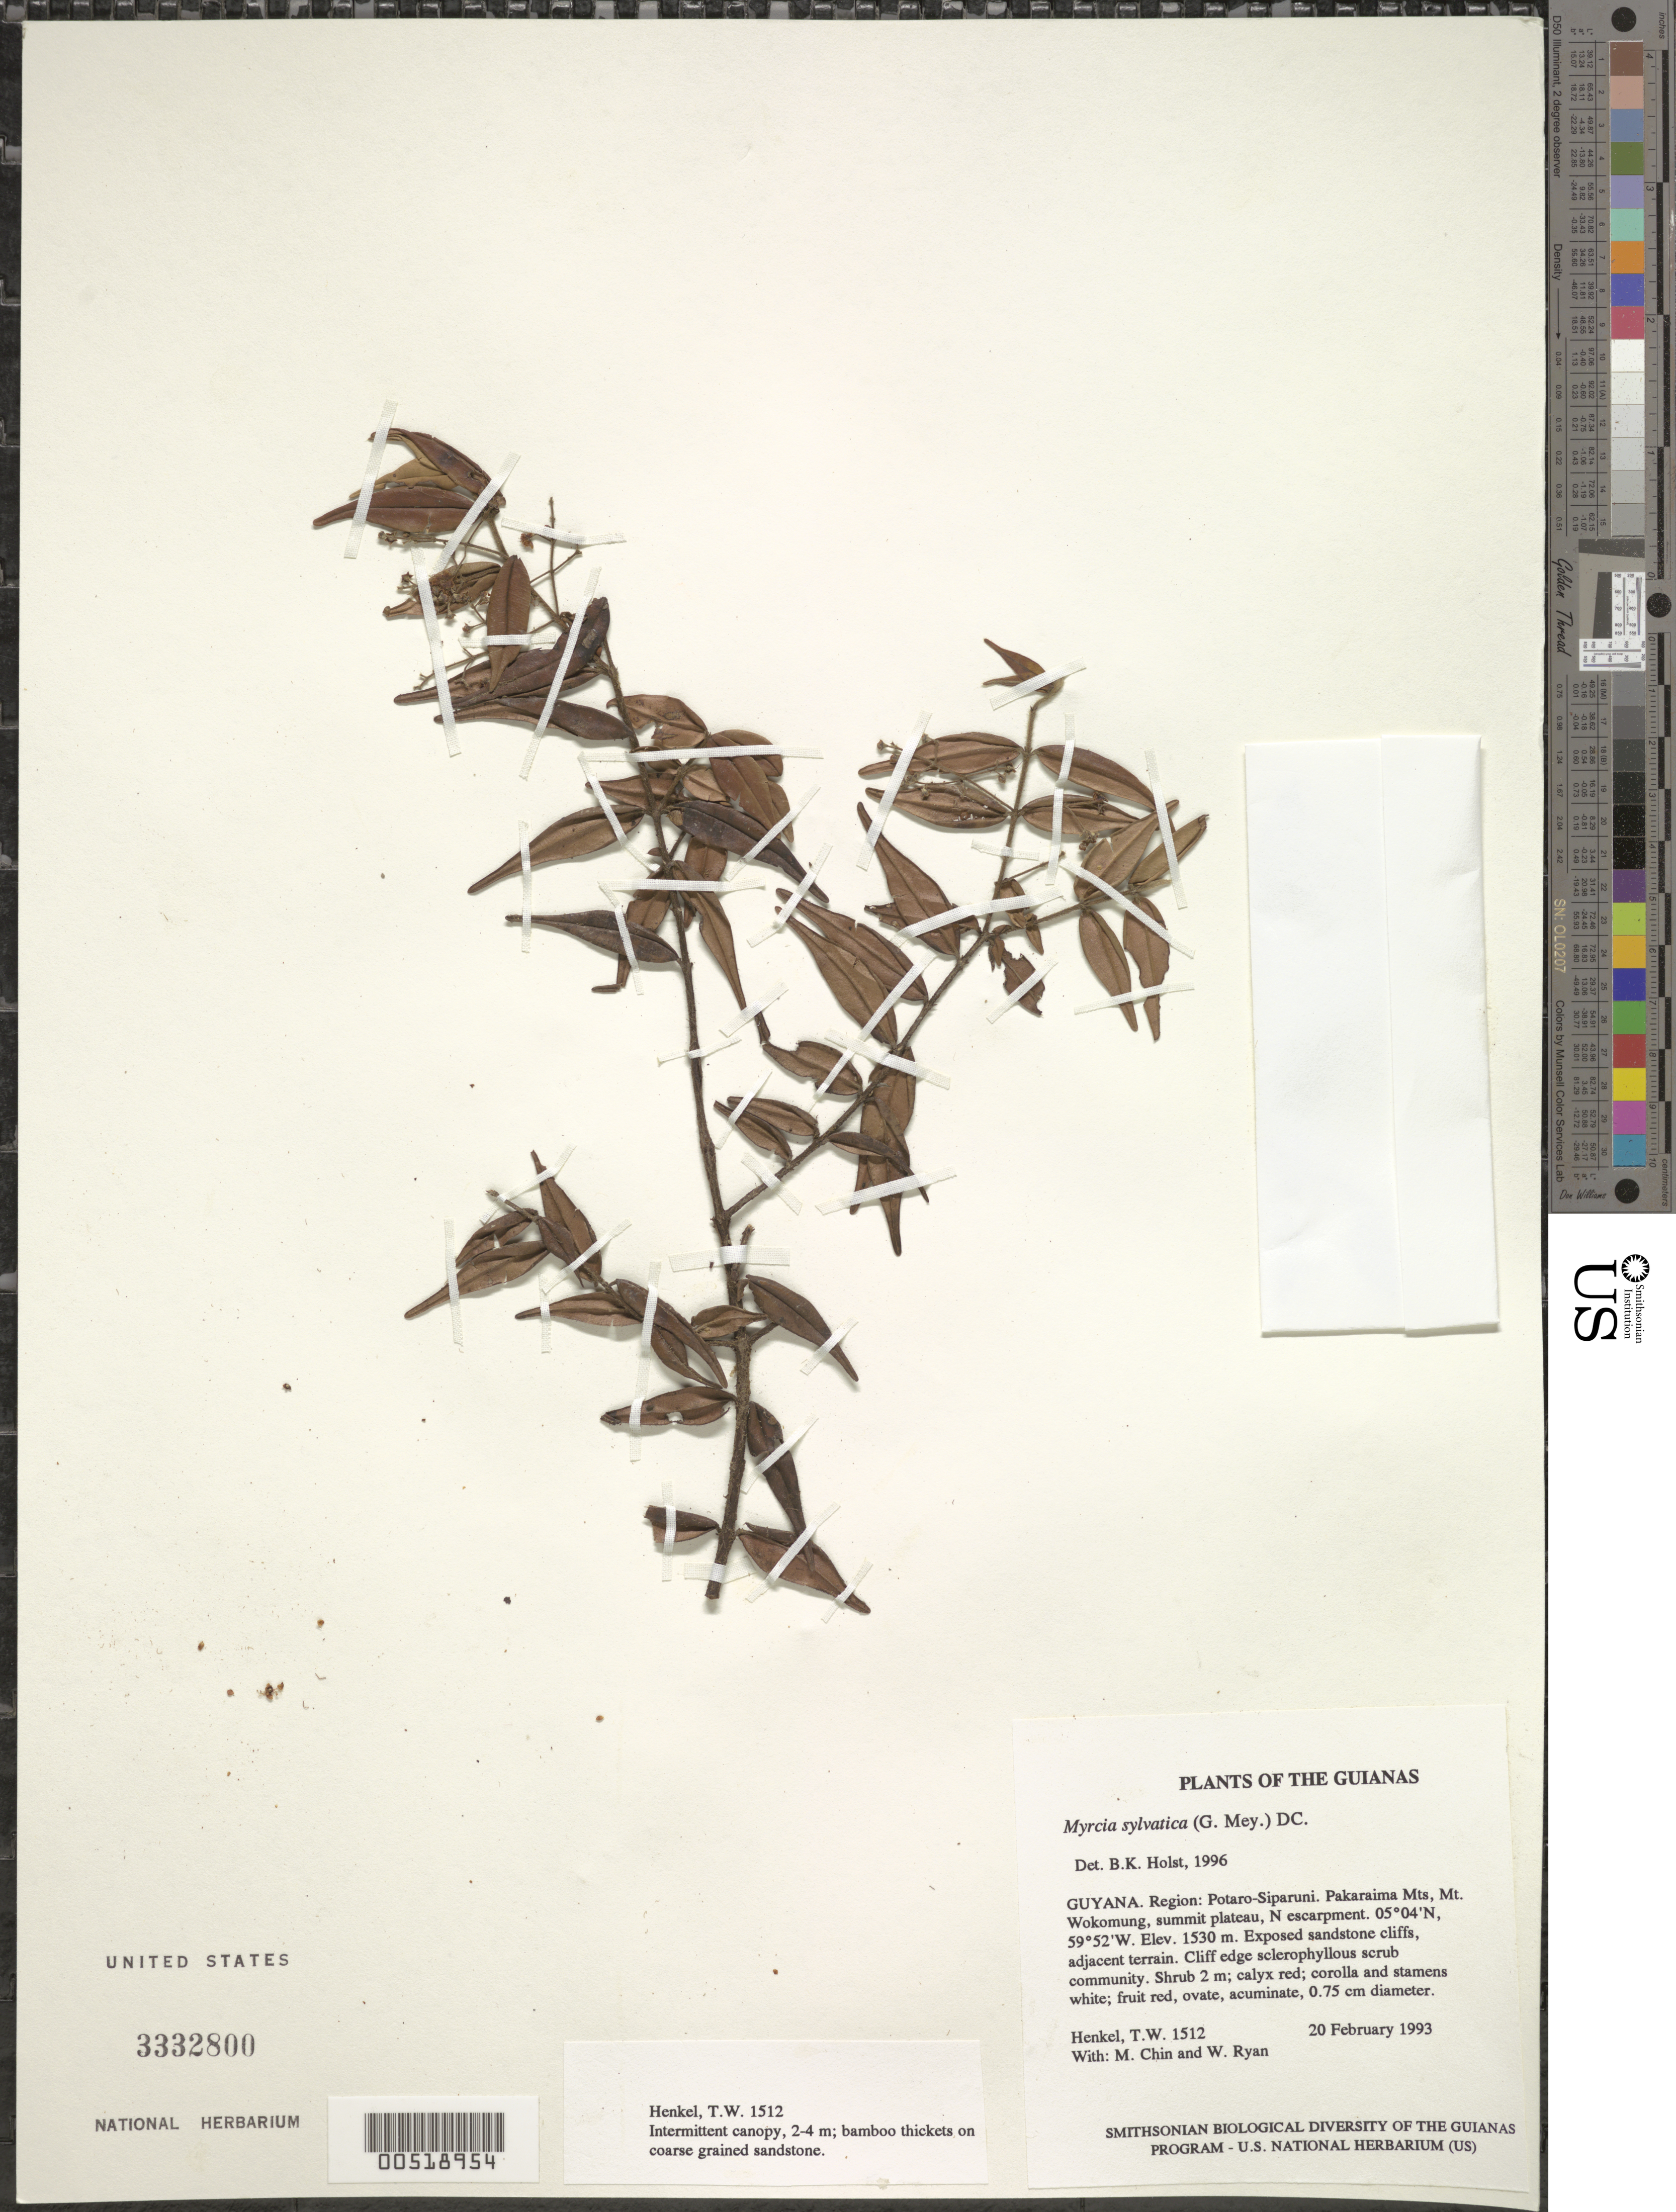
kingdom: Plantae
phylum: Tracheophyta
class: Magnoliopsida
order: Myrtales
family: Myrtaceae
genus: Myrcia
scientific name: Myrcia sylvatica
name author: (G. Mey.) DC.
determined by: Holst, Bruce K.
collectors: T. Henkel, M. Chin & W. Ryan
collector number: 1512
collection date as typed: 20 February 1993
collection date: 1993-02-20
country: Guyana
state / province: Potaro-Siparuni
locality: Pakaraima Mts, Mt. Wokomung, summit plateau, N escarpment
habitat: Exposed sandstone cliffs, adjacent terrain. Cliff edge sclerophyllous scrub community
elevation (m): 1530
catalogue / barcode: US 3332800